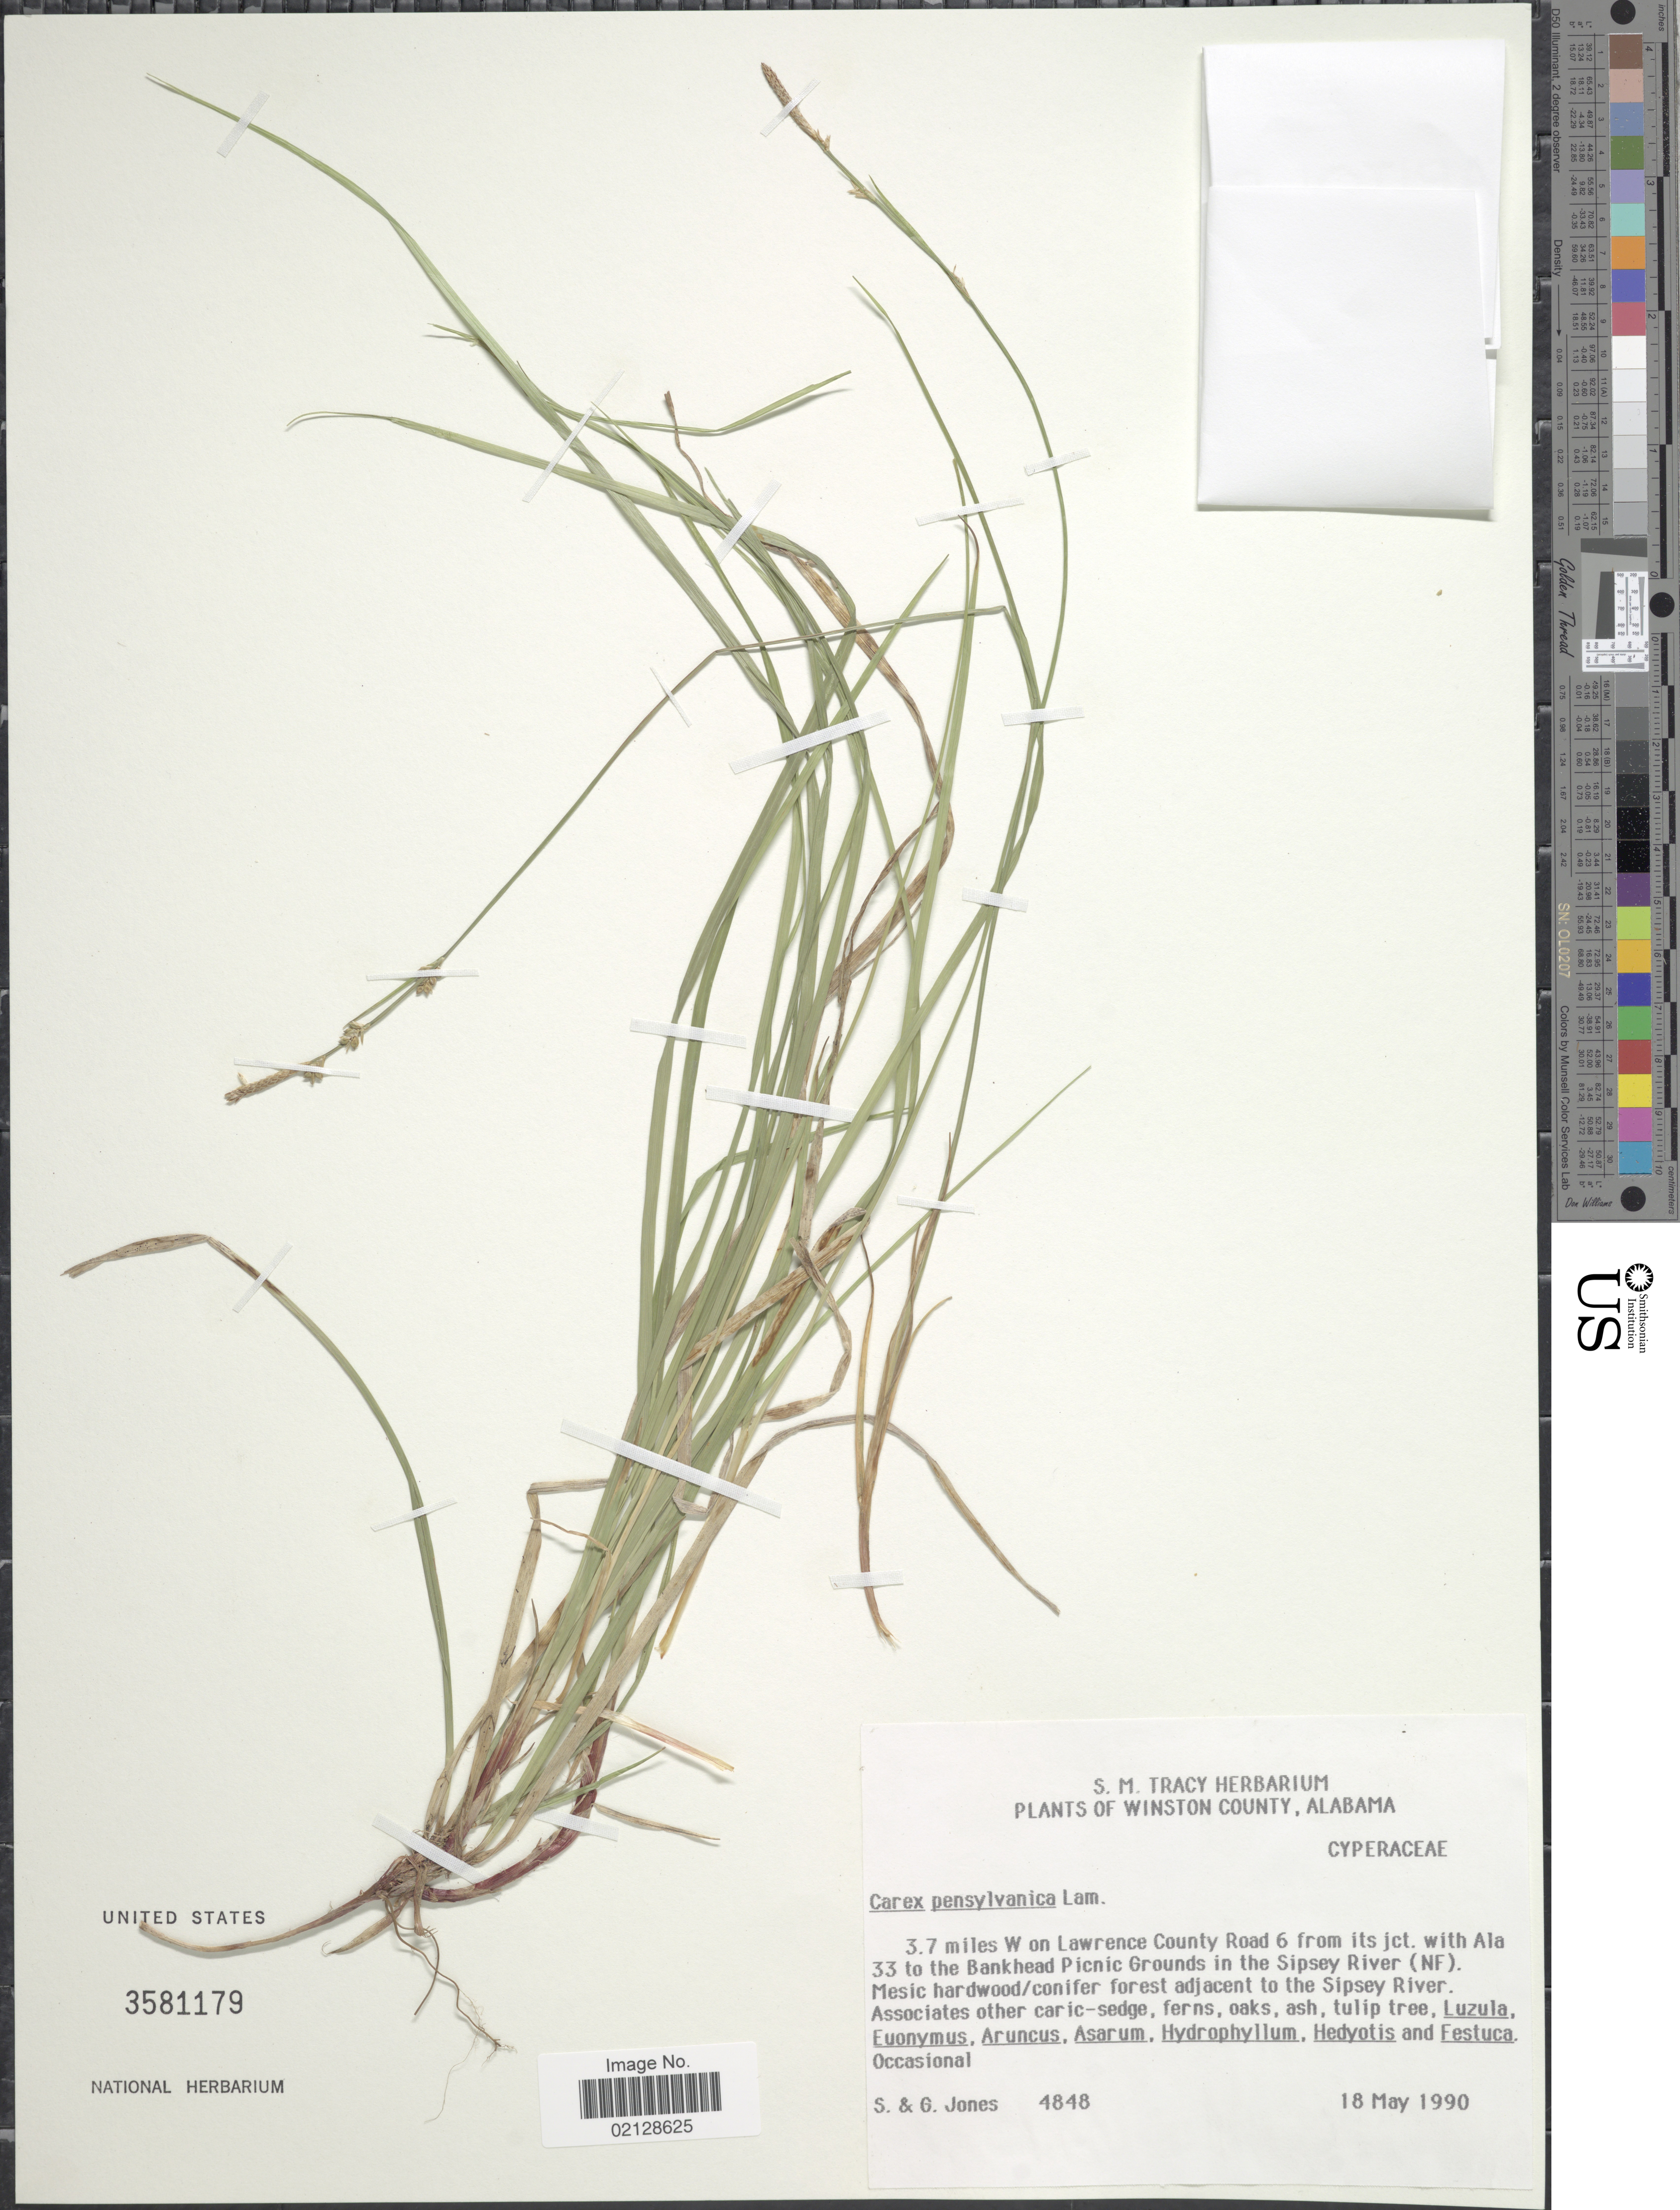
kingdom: Plantae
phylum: Tracheophyta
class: Liliopsida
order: Poales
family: Cyperaceae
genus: Carex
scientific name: Carex pensylvanica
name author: Lam.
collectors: S. Jones & G. Jones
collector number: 4848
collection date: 1990-05-18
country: United States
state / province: Alabama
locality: Winston County, Alabama, 3.7 miles W on Lawrence County Road 6 from its jct., with Ala 33 to the Bankhead Picnic Grounds in the Sipsey River (NF)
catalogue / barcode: US 3581179